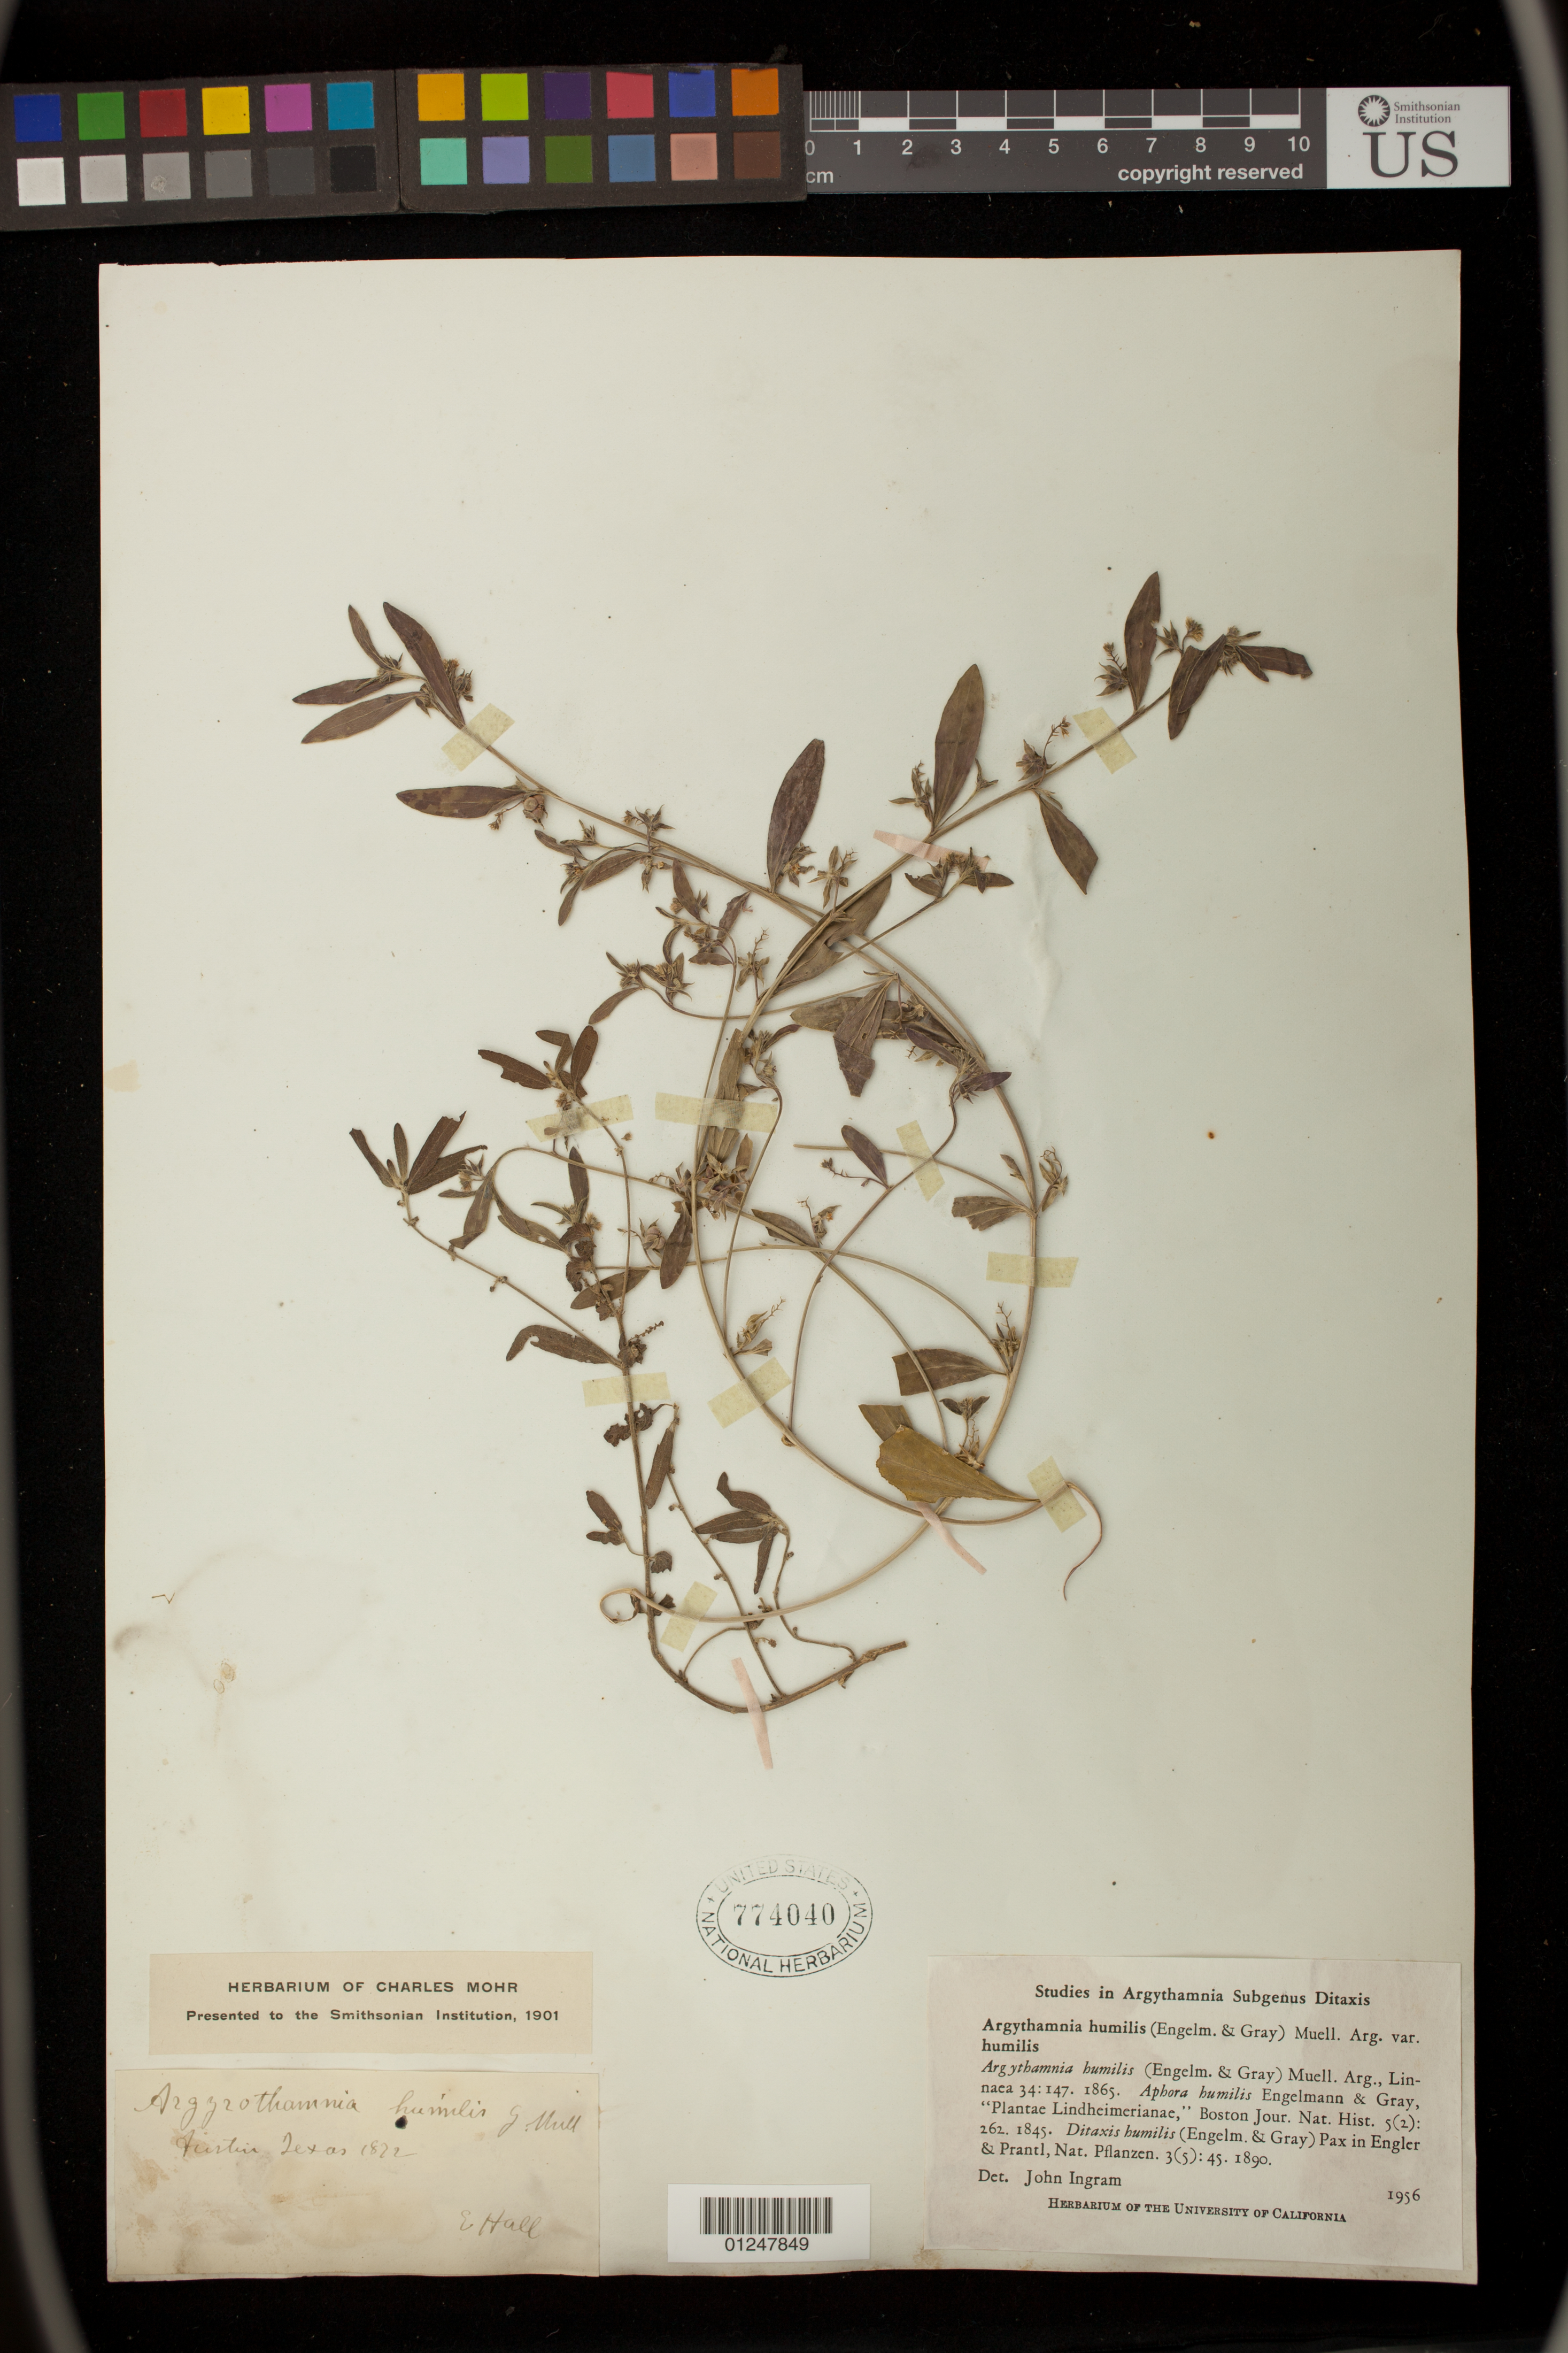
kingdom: Plantae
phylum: Tracheophyta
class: Magnoliopsida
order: Malpighiales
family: Euphorbiaceae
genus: Argythamnia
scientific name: Argythamnia humilis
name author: (Engelm. & A. Gray) Müll. Arg.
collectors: E. Hall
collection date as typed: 1872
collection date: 1872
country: United States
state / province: Texas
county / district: Travis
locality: Austin.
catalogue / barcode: US 774040